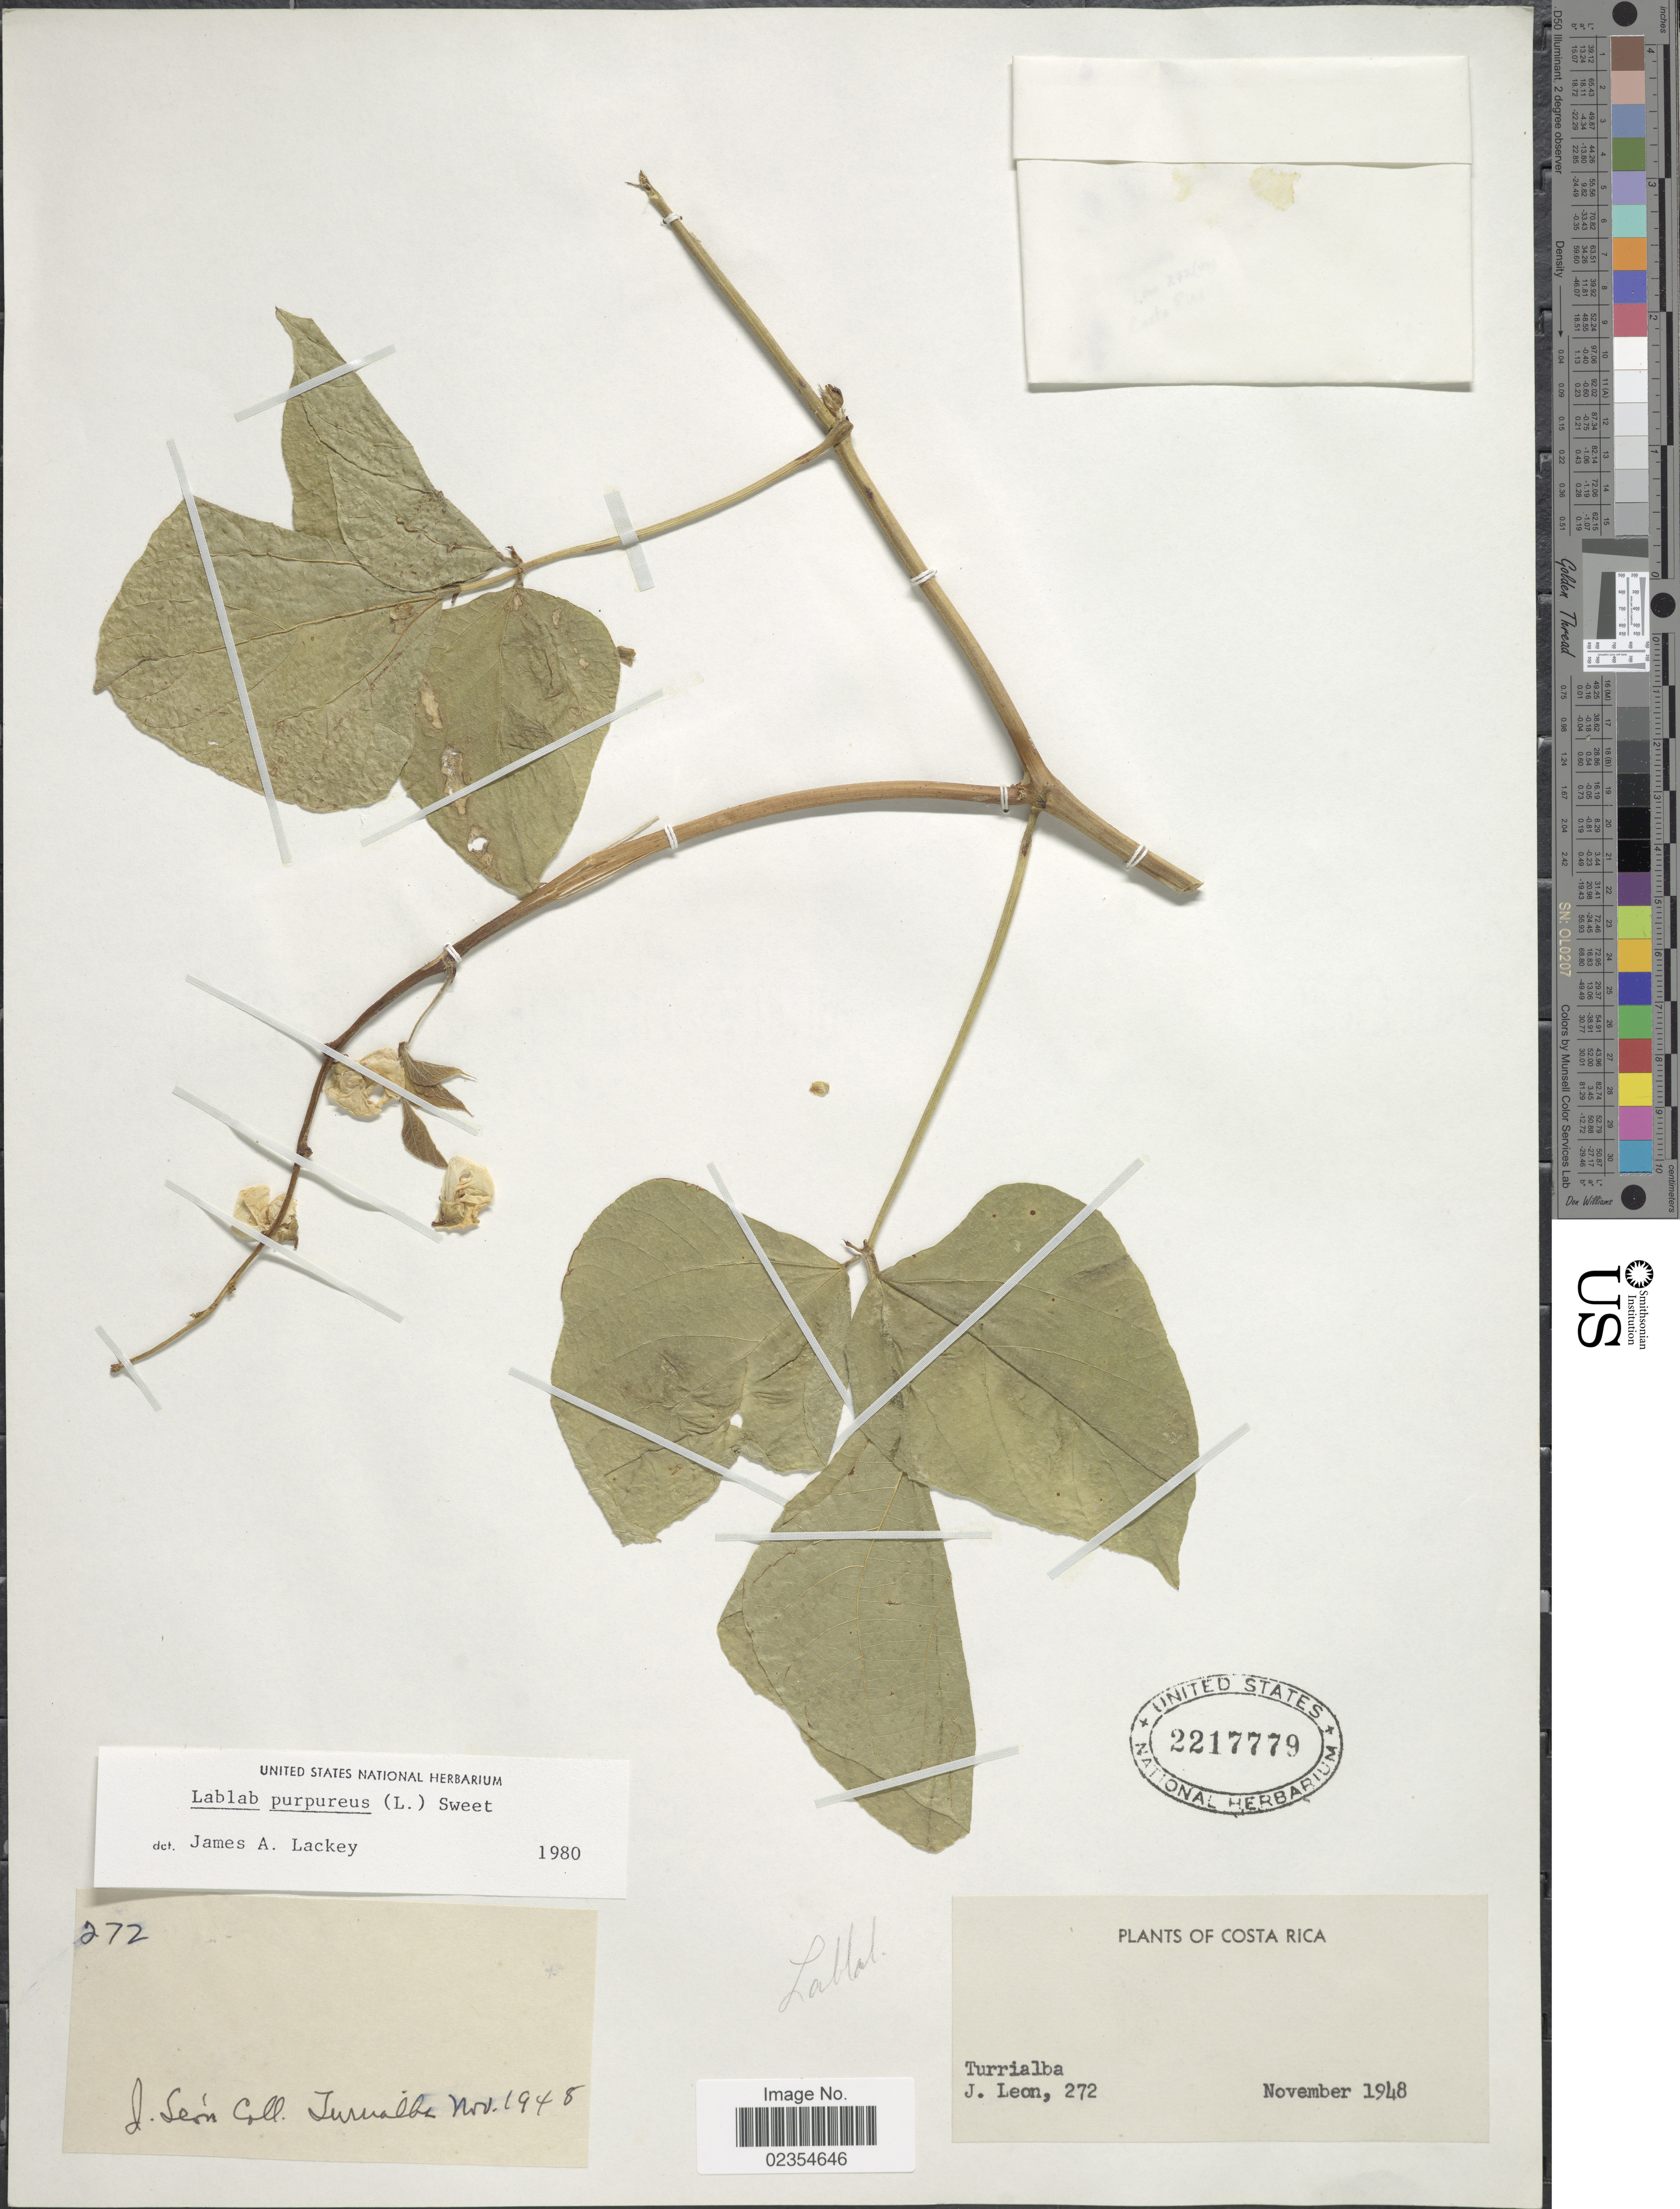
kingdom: Plantae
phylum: Tracheophyta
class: Magnoliopsida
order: Fabales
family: Fabaceae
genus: Lablab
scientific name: Lablab purpureus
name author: (L.) Sweet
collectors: J. León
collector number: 272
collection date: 1948-11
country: Costa Rica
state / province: Cartago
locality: Turrialba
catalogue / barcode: US 2217779